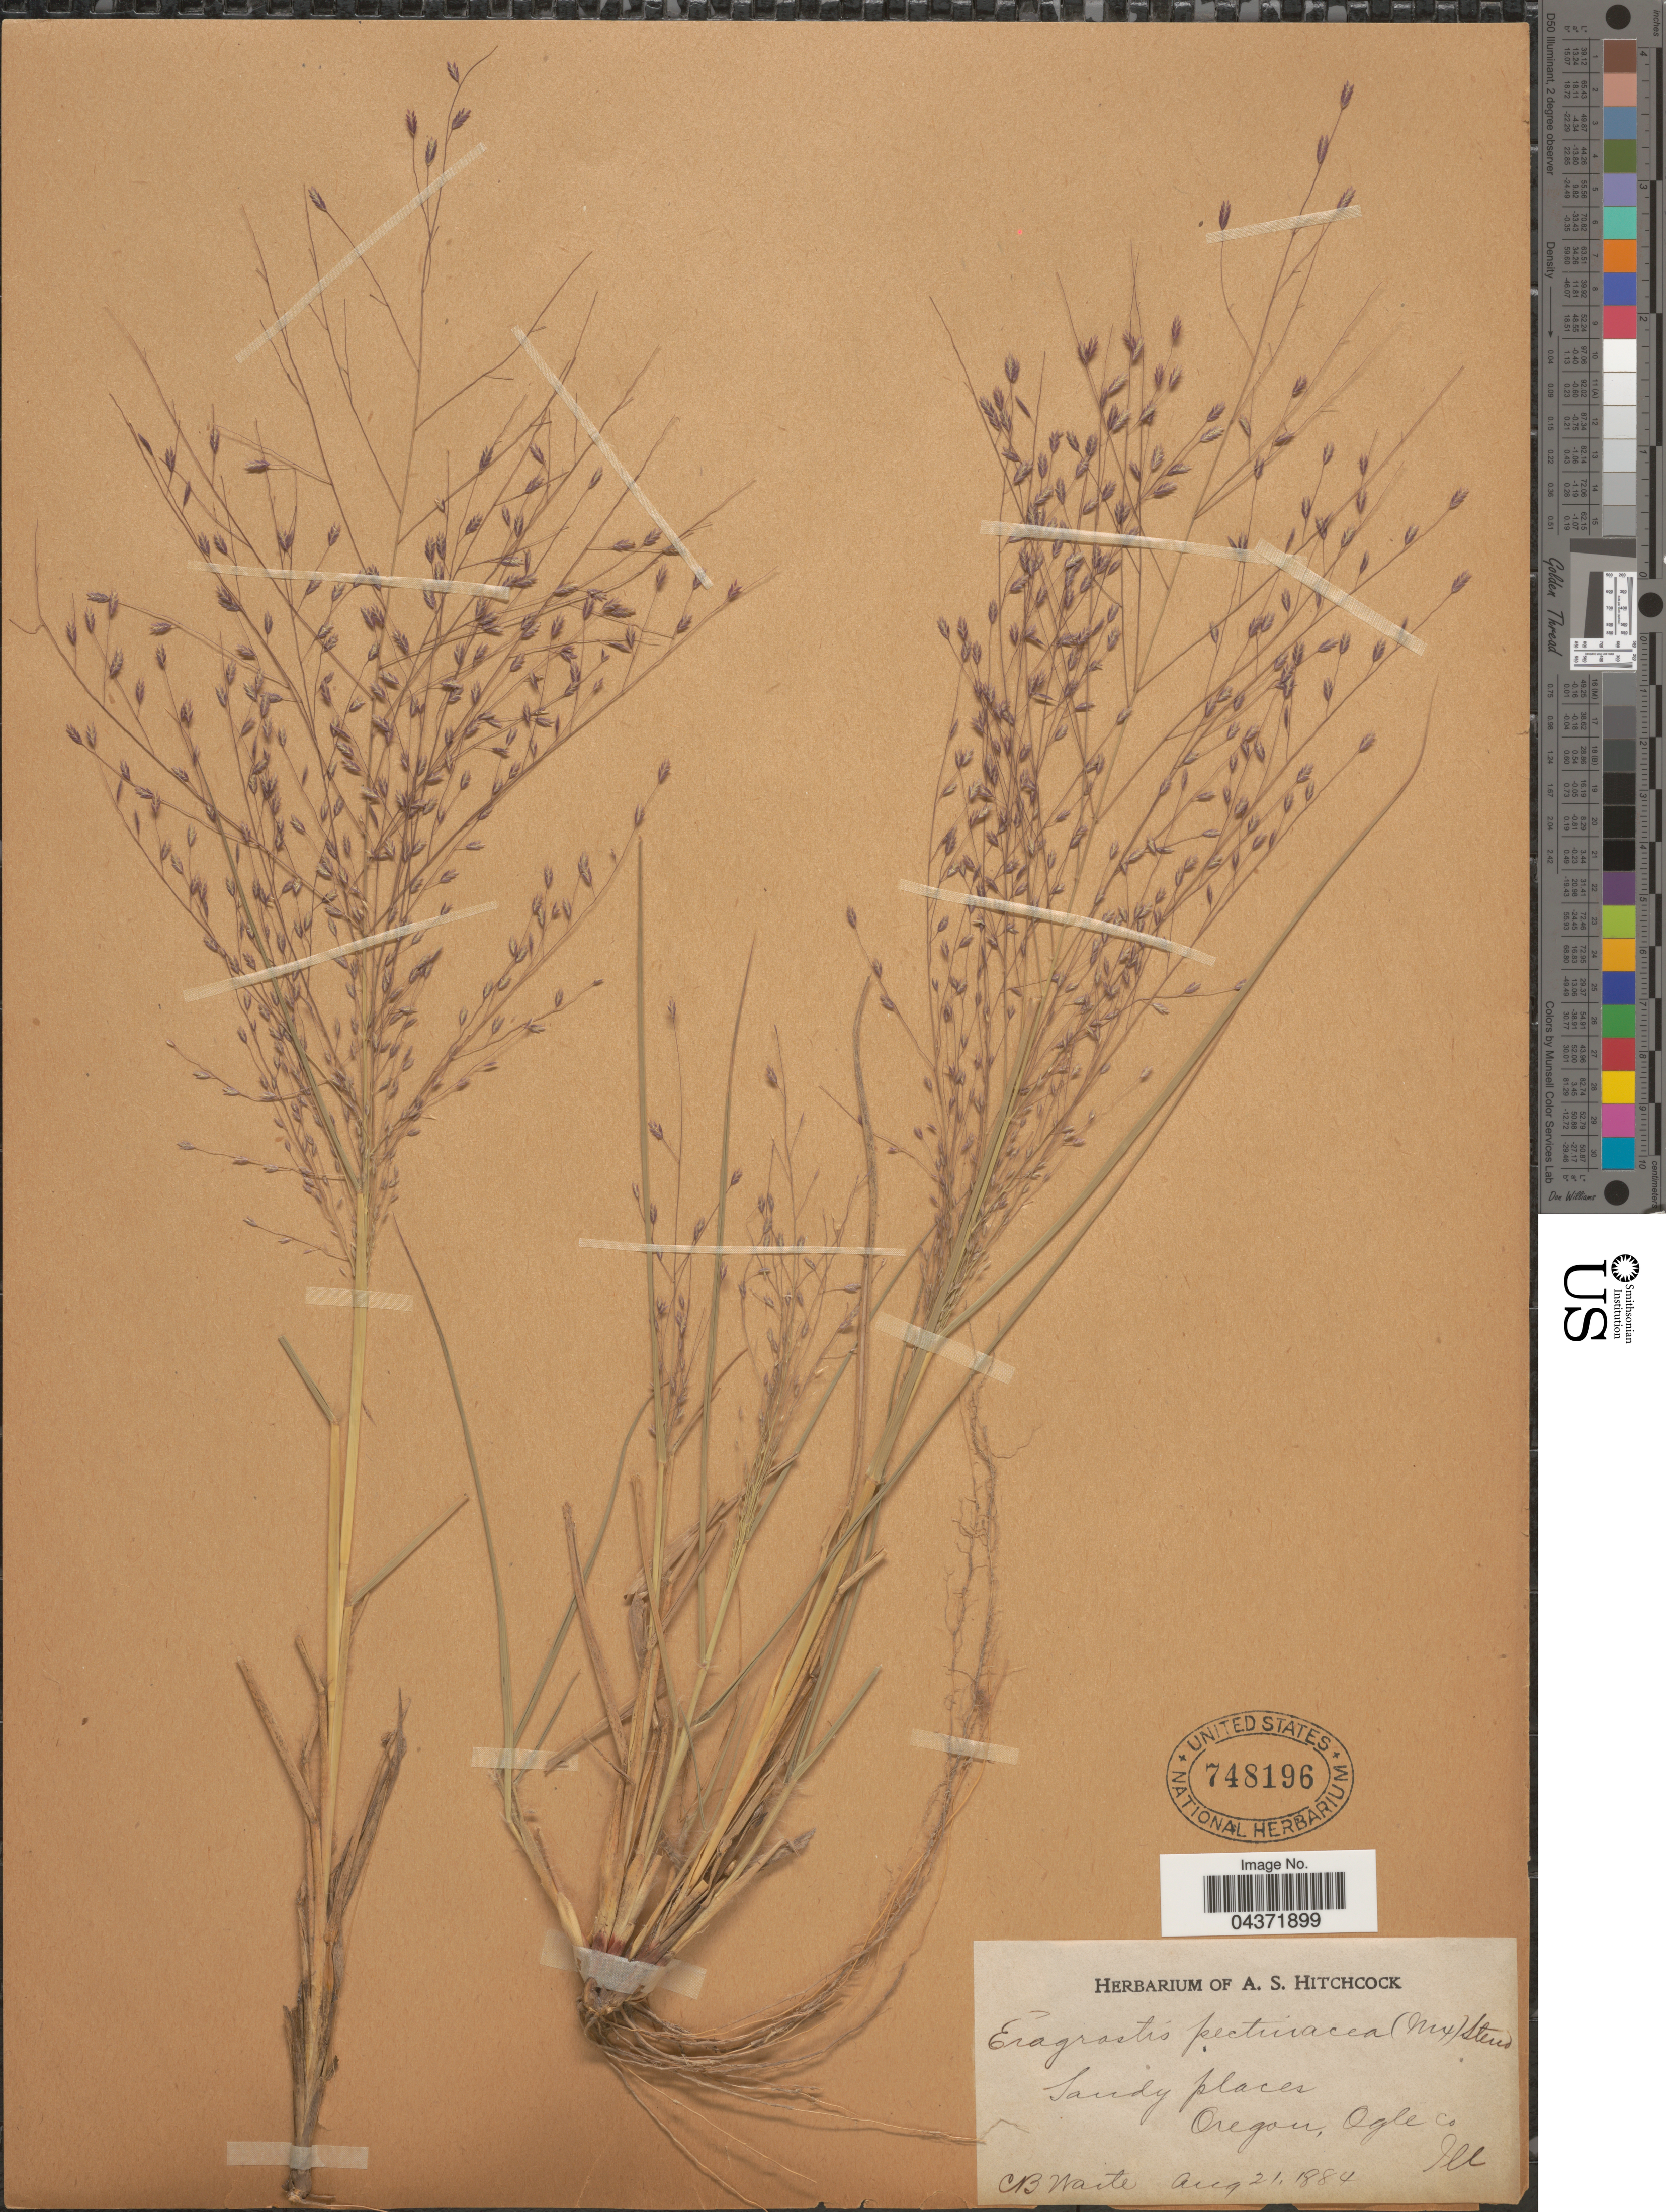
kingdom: Plantae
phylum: Tracheophyta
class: Liliopsida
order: Poales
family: Poaceae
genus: Eragrostis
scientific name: Eragrostis spectabilis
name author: (Pursh) Steud.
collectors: C. Waite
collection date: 1884-08-21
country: United States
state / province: Illinois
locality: Oregon, Ogle Co.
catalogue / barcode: US 748196